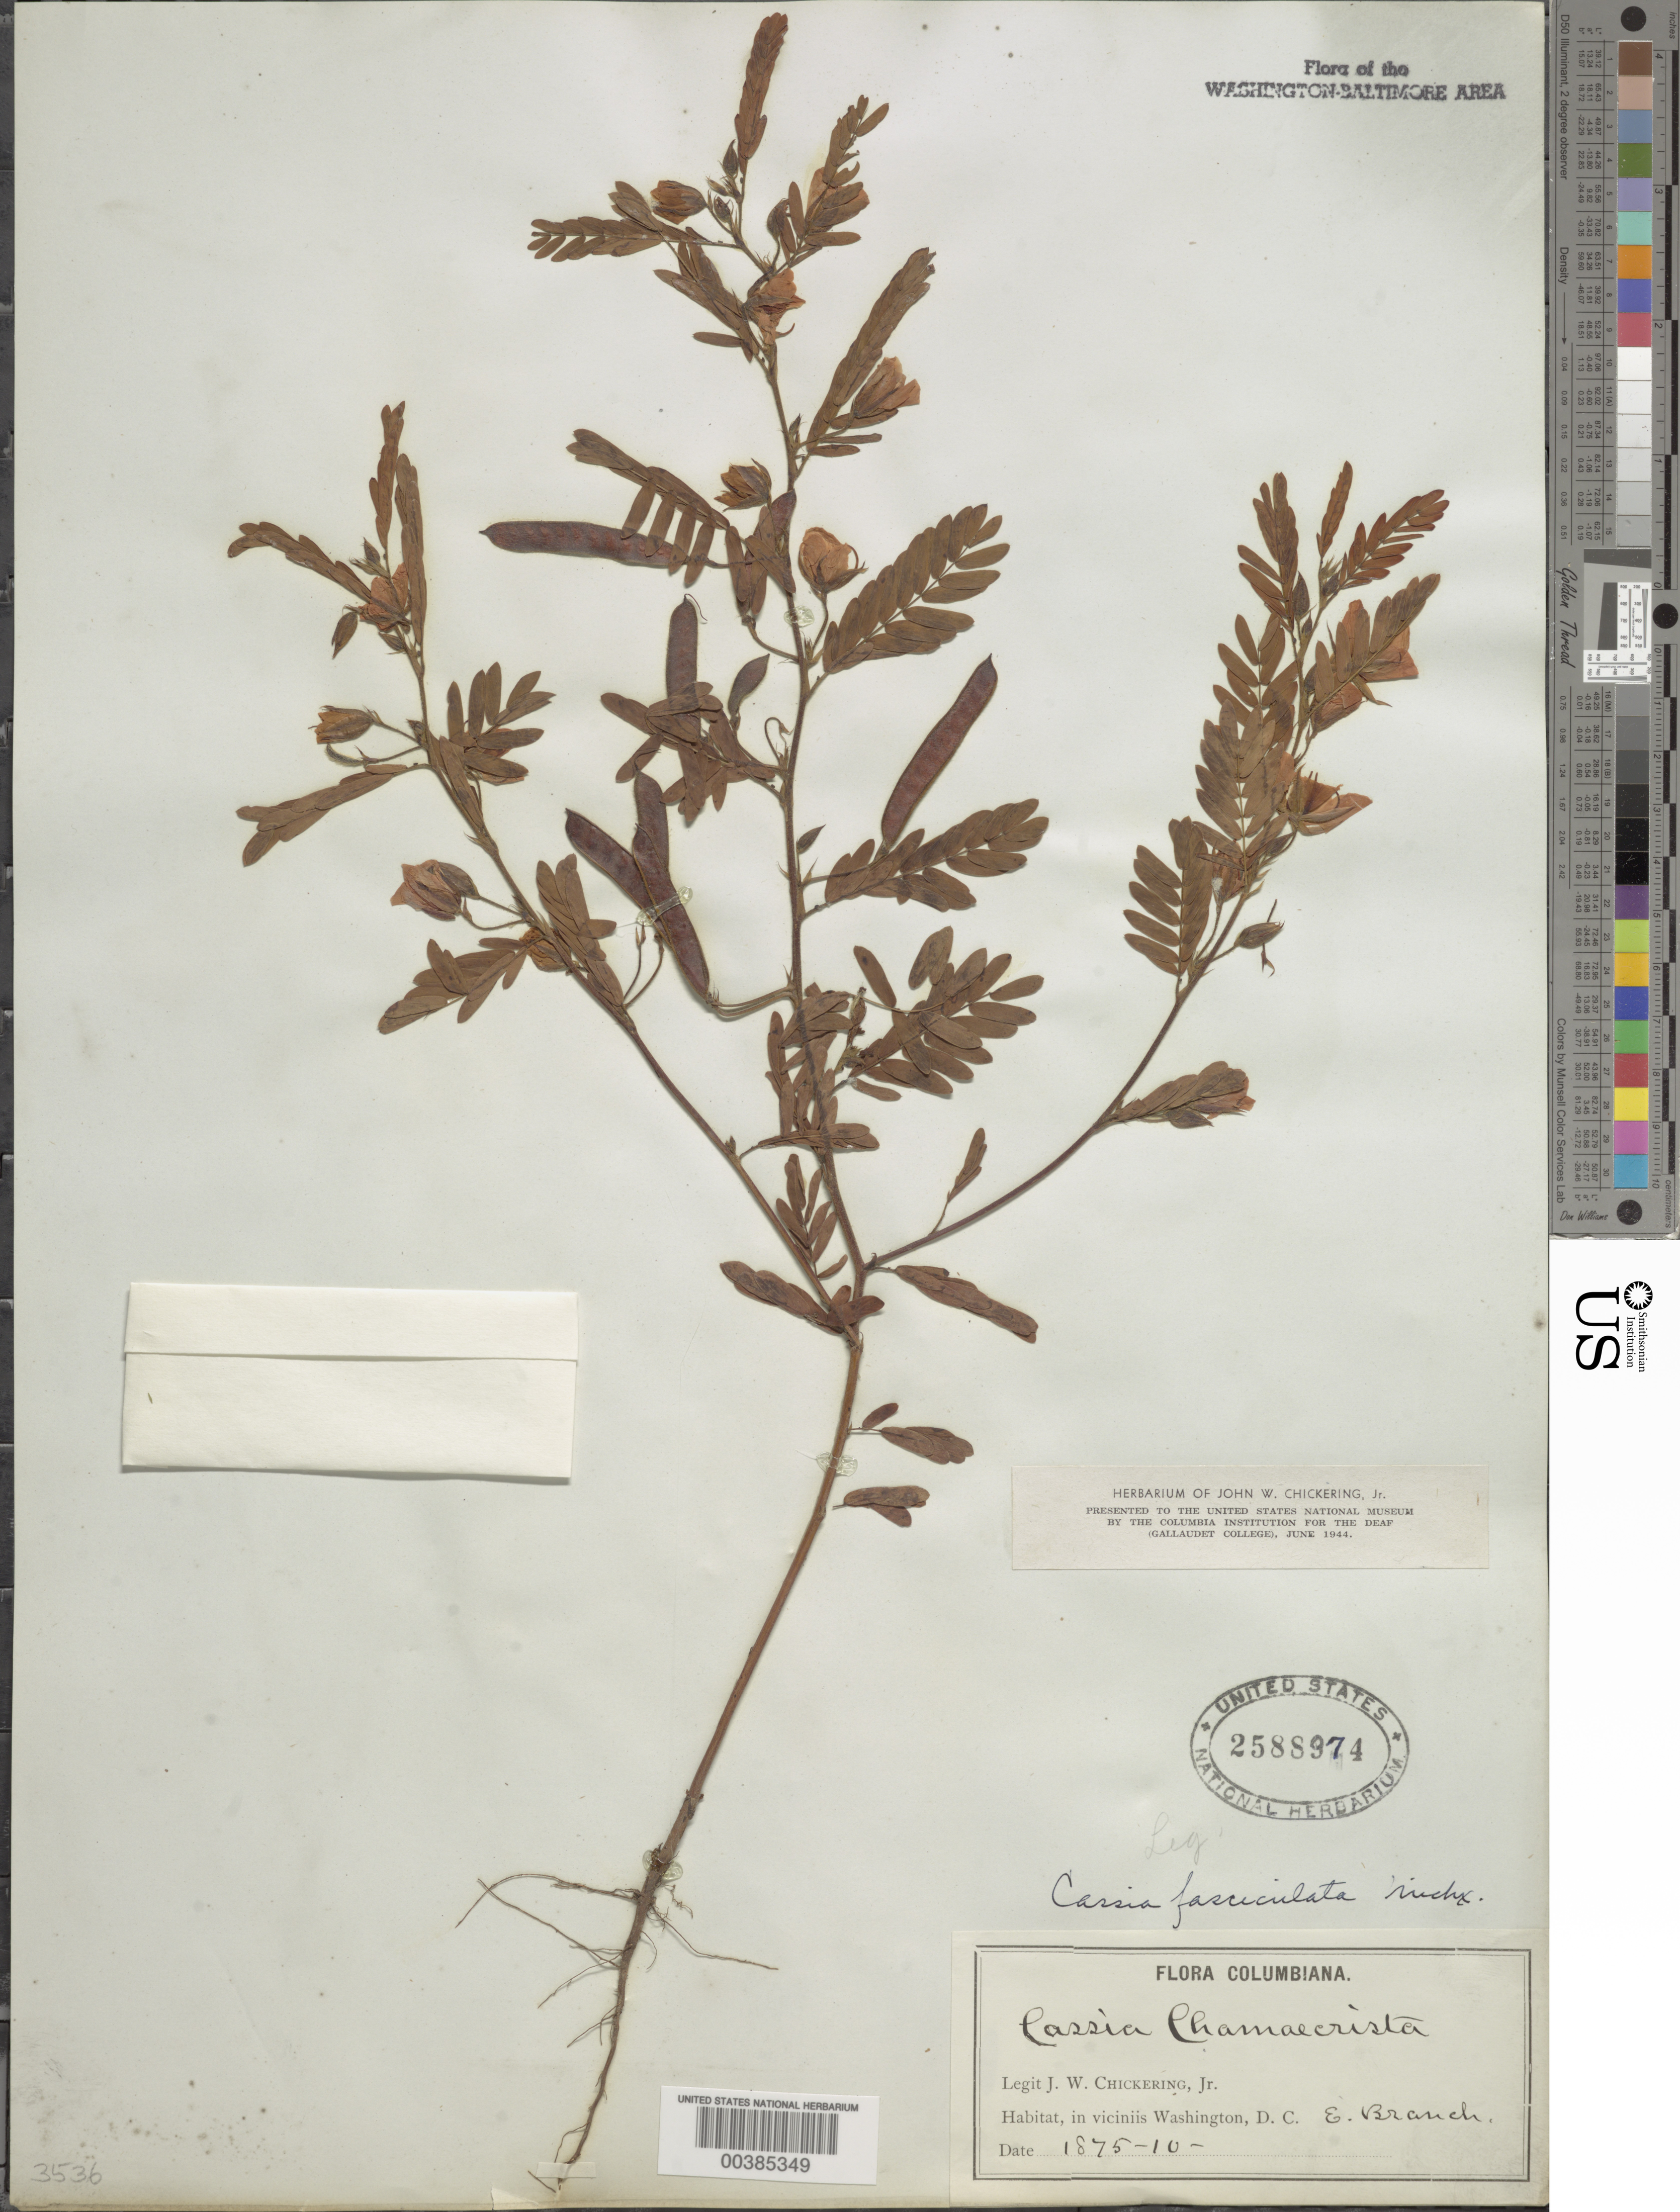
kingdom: Plantae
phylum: Tracheophyta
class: Magnoliopsida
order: Fabales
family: Fabaceae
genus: Chamaecrista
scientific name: Chamaecrista fasciculata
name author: (Michx.) Greene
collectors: J. Chickering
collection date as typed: Oct 1875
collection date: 1875-10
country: United States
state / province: District of Columbia / Maryland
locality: East Branch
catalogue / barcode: US 2588974